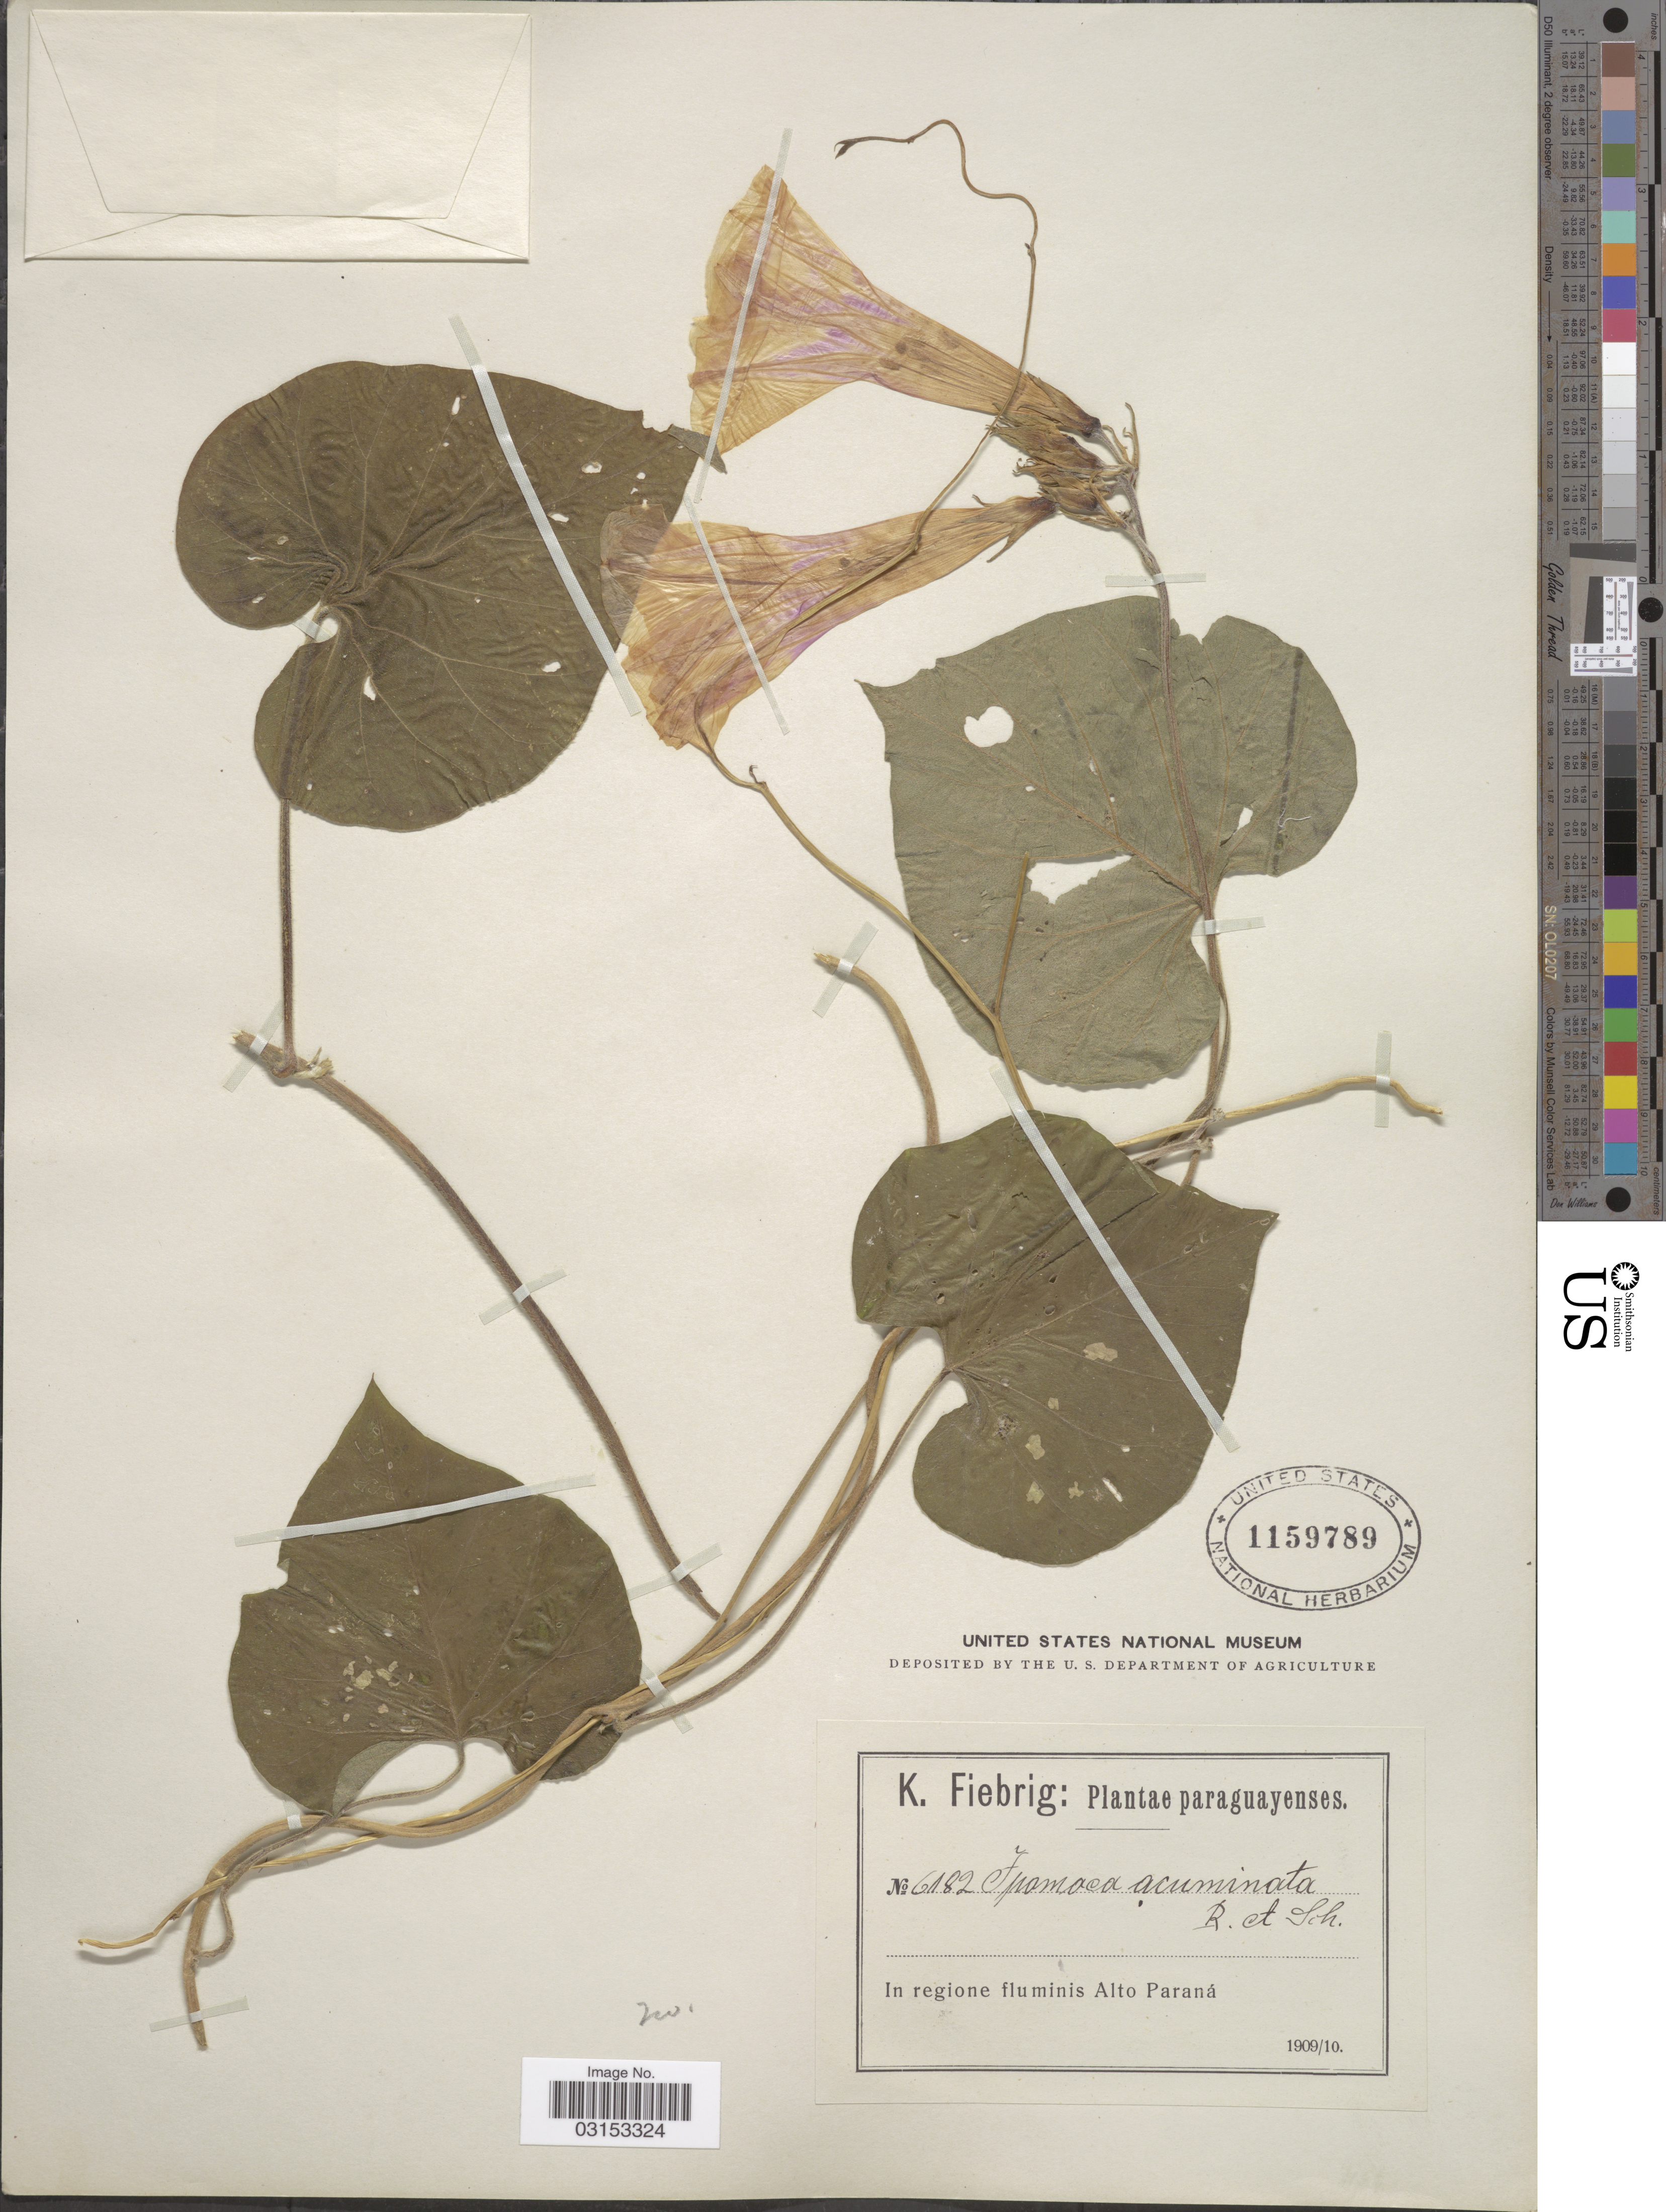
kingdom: Plantae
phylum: Tracheophyta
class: Magnoliopsida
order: Solanales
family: Convolvulaceae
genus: Ipomoea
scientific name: Ipomoea purpurea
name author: (L.) Roth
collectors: K. Fiebrig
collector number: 6182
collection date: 1909/1910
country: Paraguay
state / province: Alto Parana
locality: In regione fluminis Alto Paraná.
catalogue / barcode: US 1159789